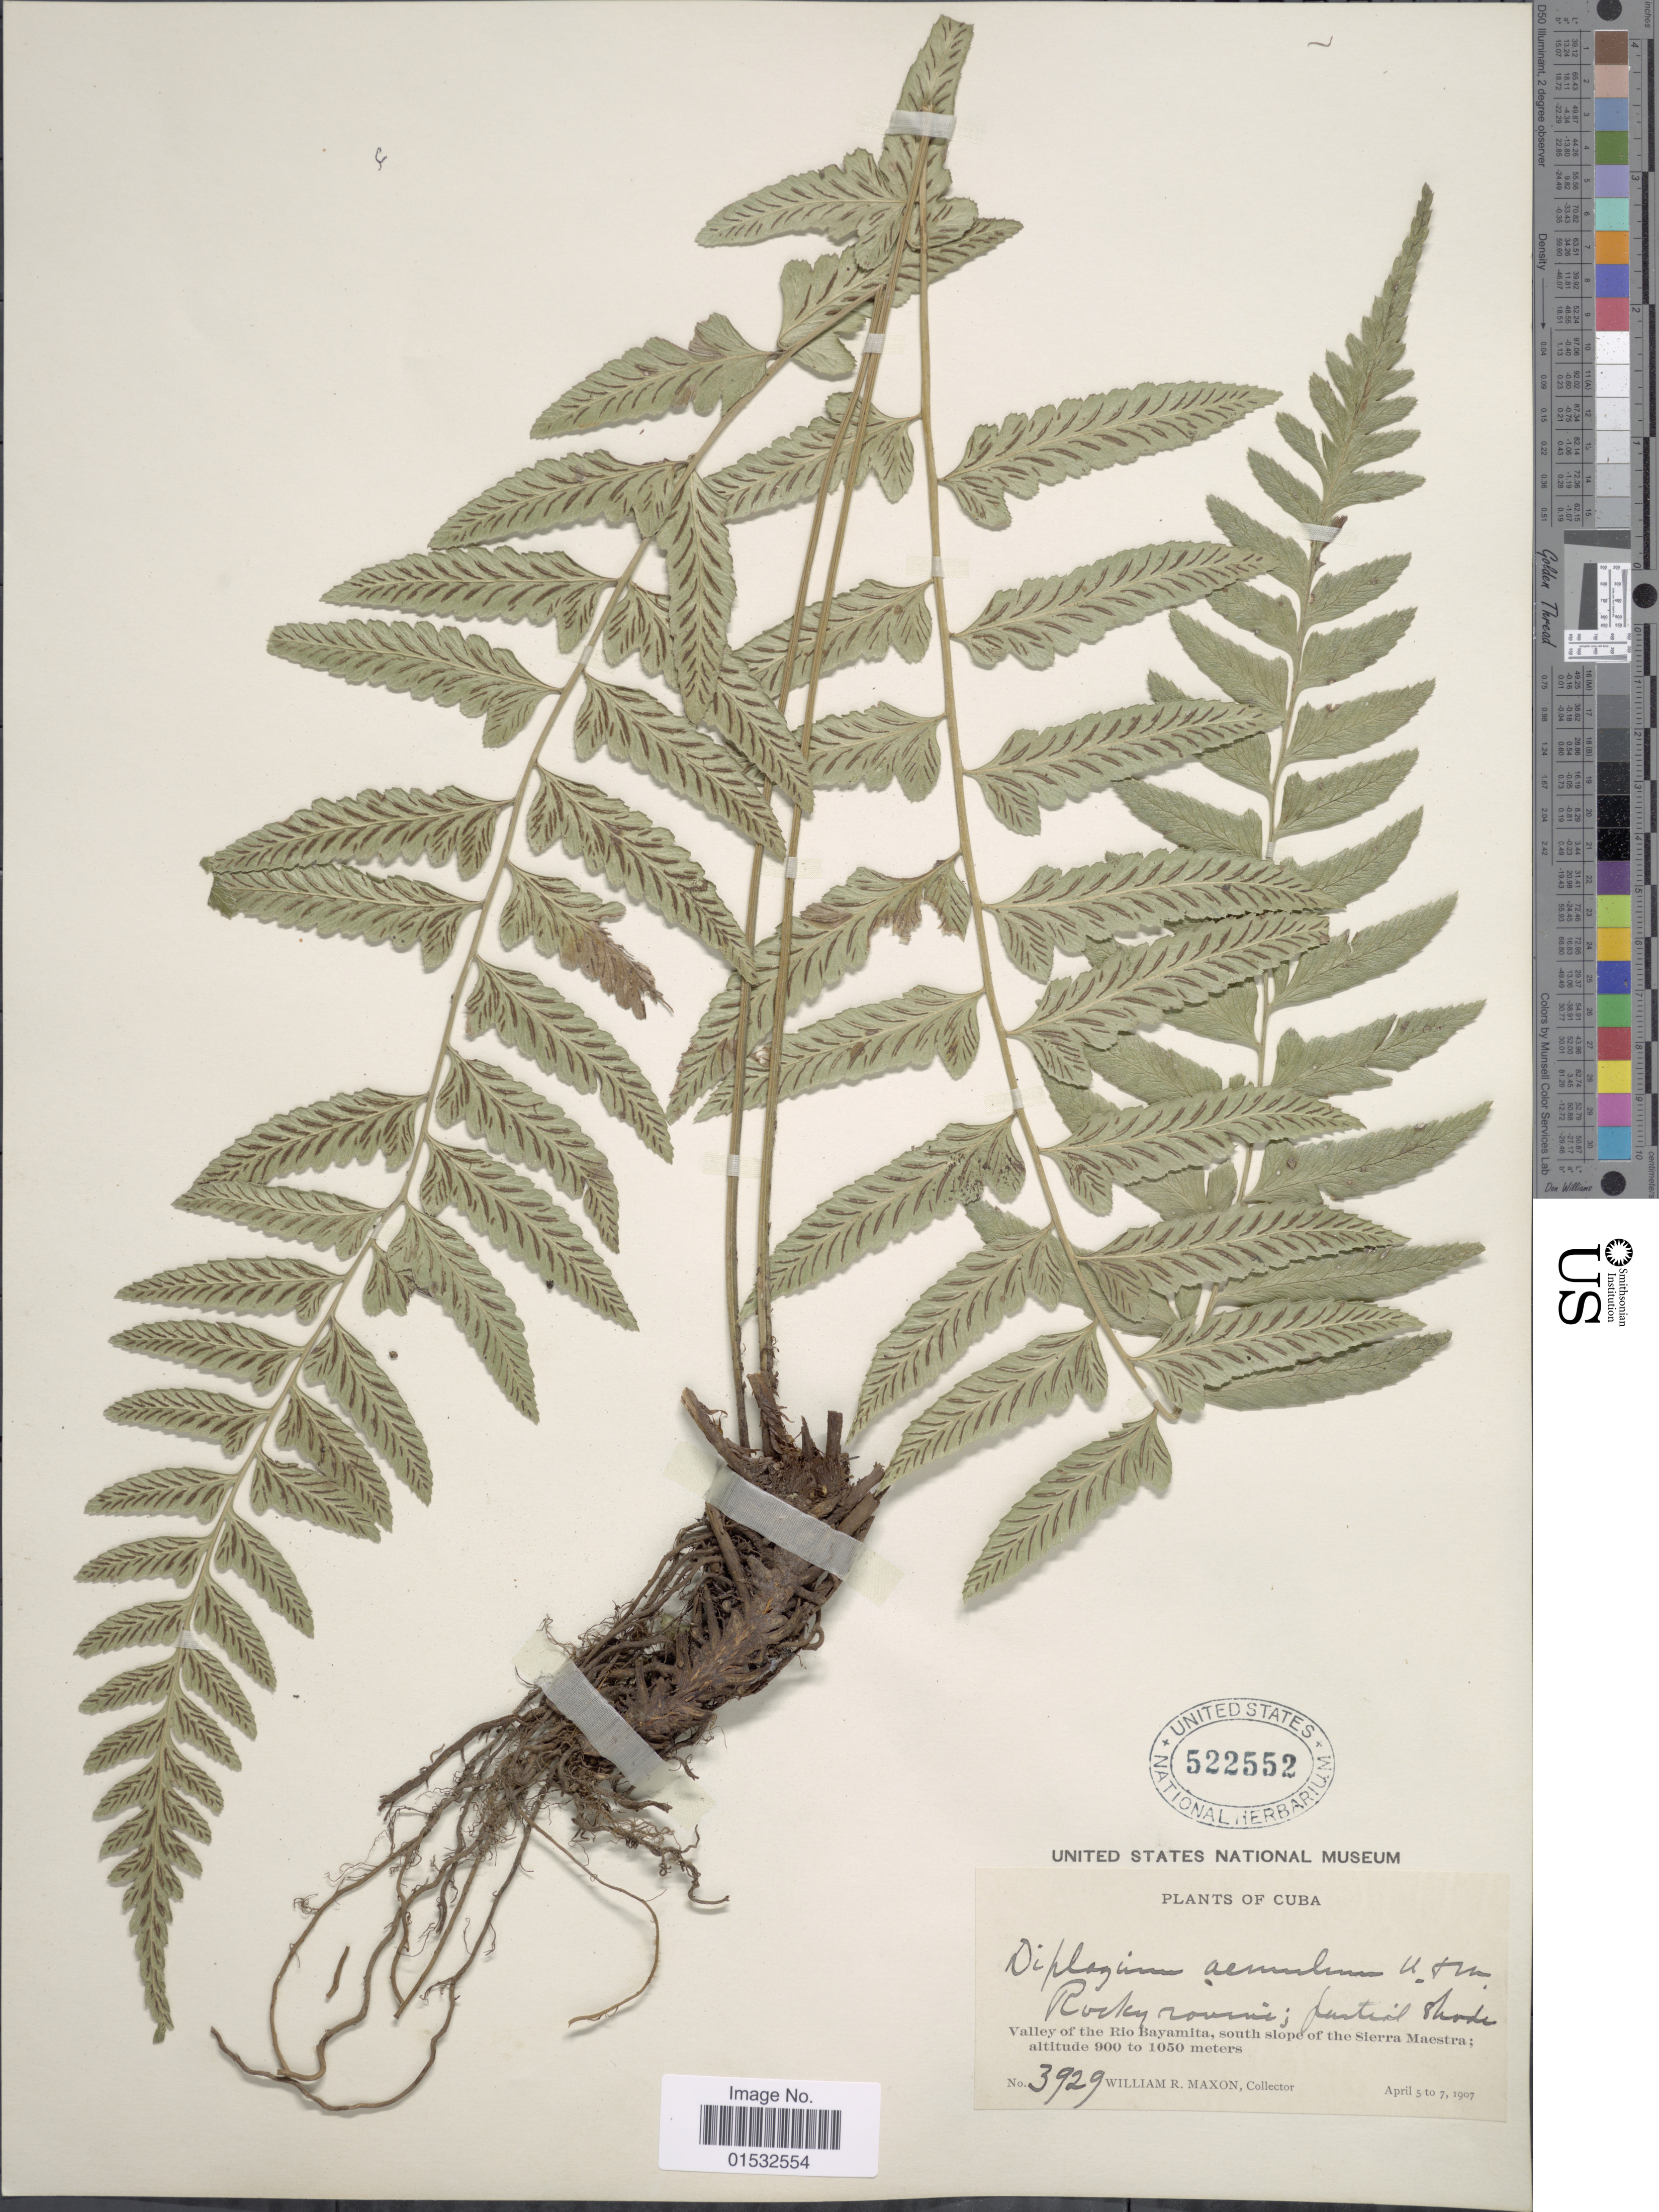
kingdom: Plantae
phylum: Tracheophyta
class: Polypodiopsida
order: Polypodiales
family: Athyriaceae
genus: Diplazium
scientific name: Diplazium unilobum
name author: (Poir.) Hieron.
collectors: W. R. Maxon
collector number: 3929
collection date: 1907-04-05/1907-05-07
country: Jamaica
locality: Valley of the Rio Bayamita, south slope of the Sierra Maestra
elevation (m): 900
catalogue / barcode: US 522552